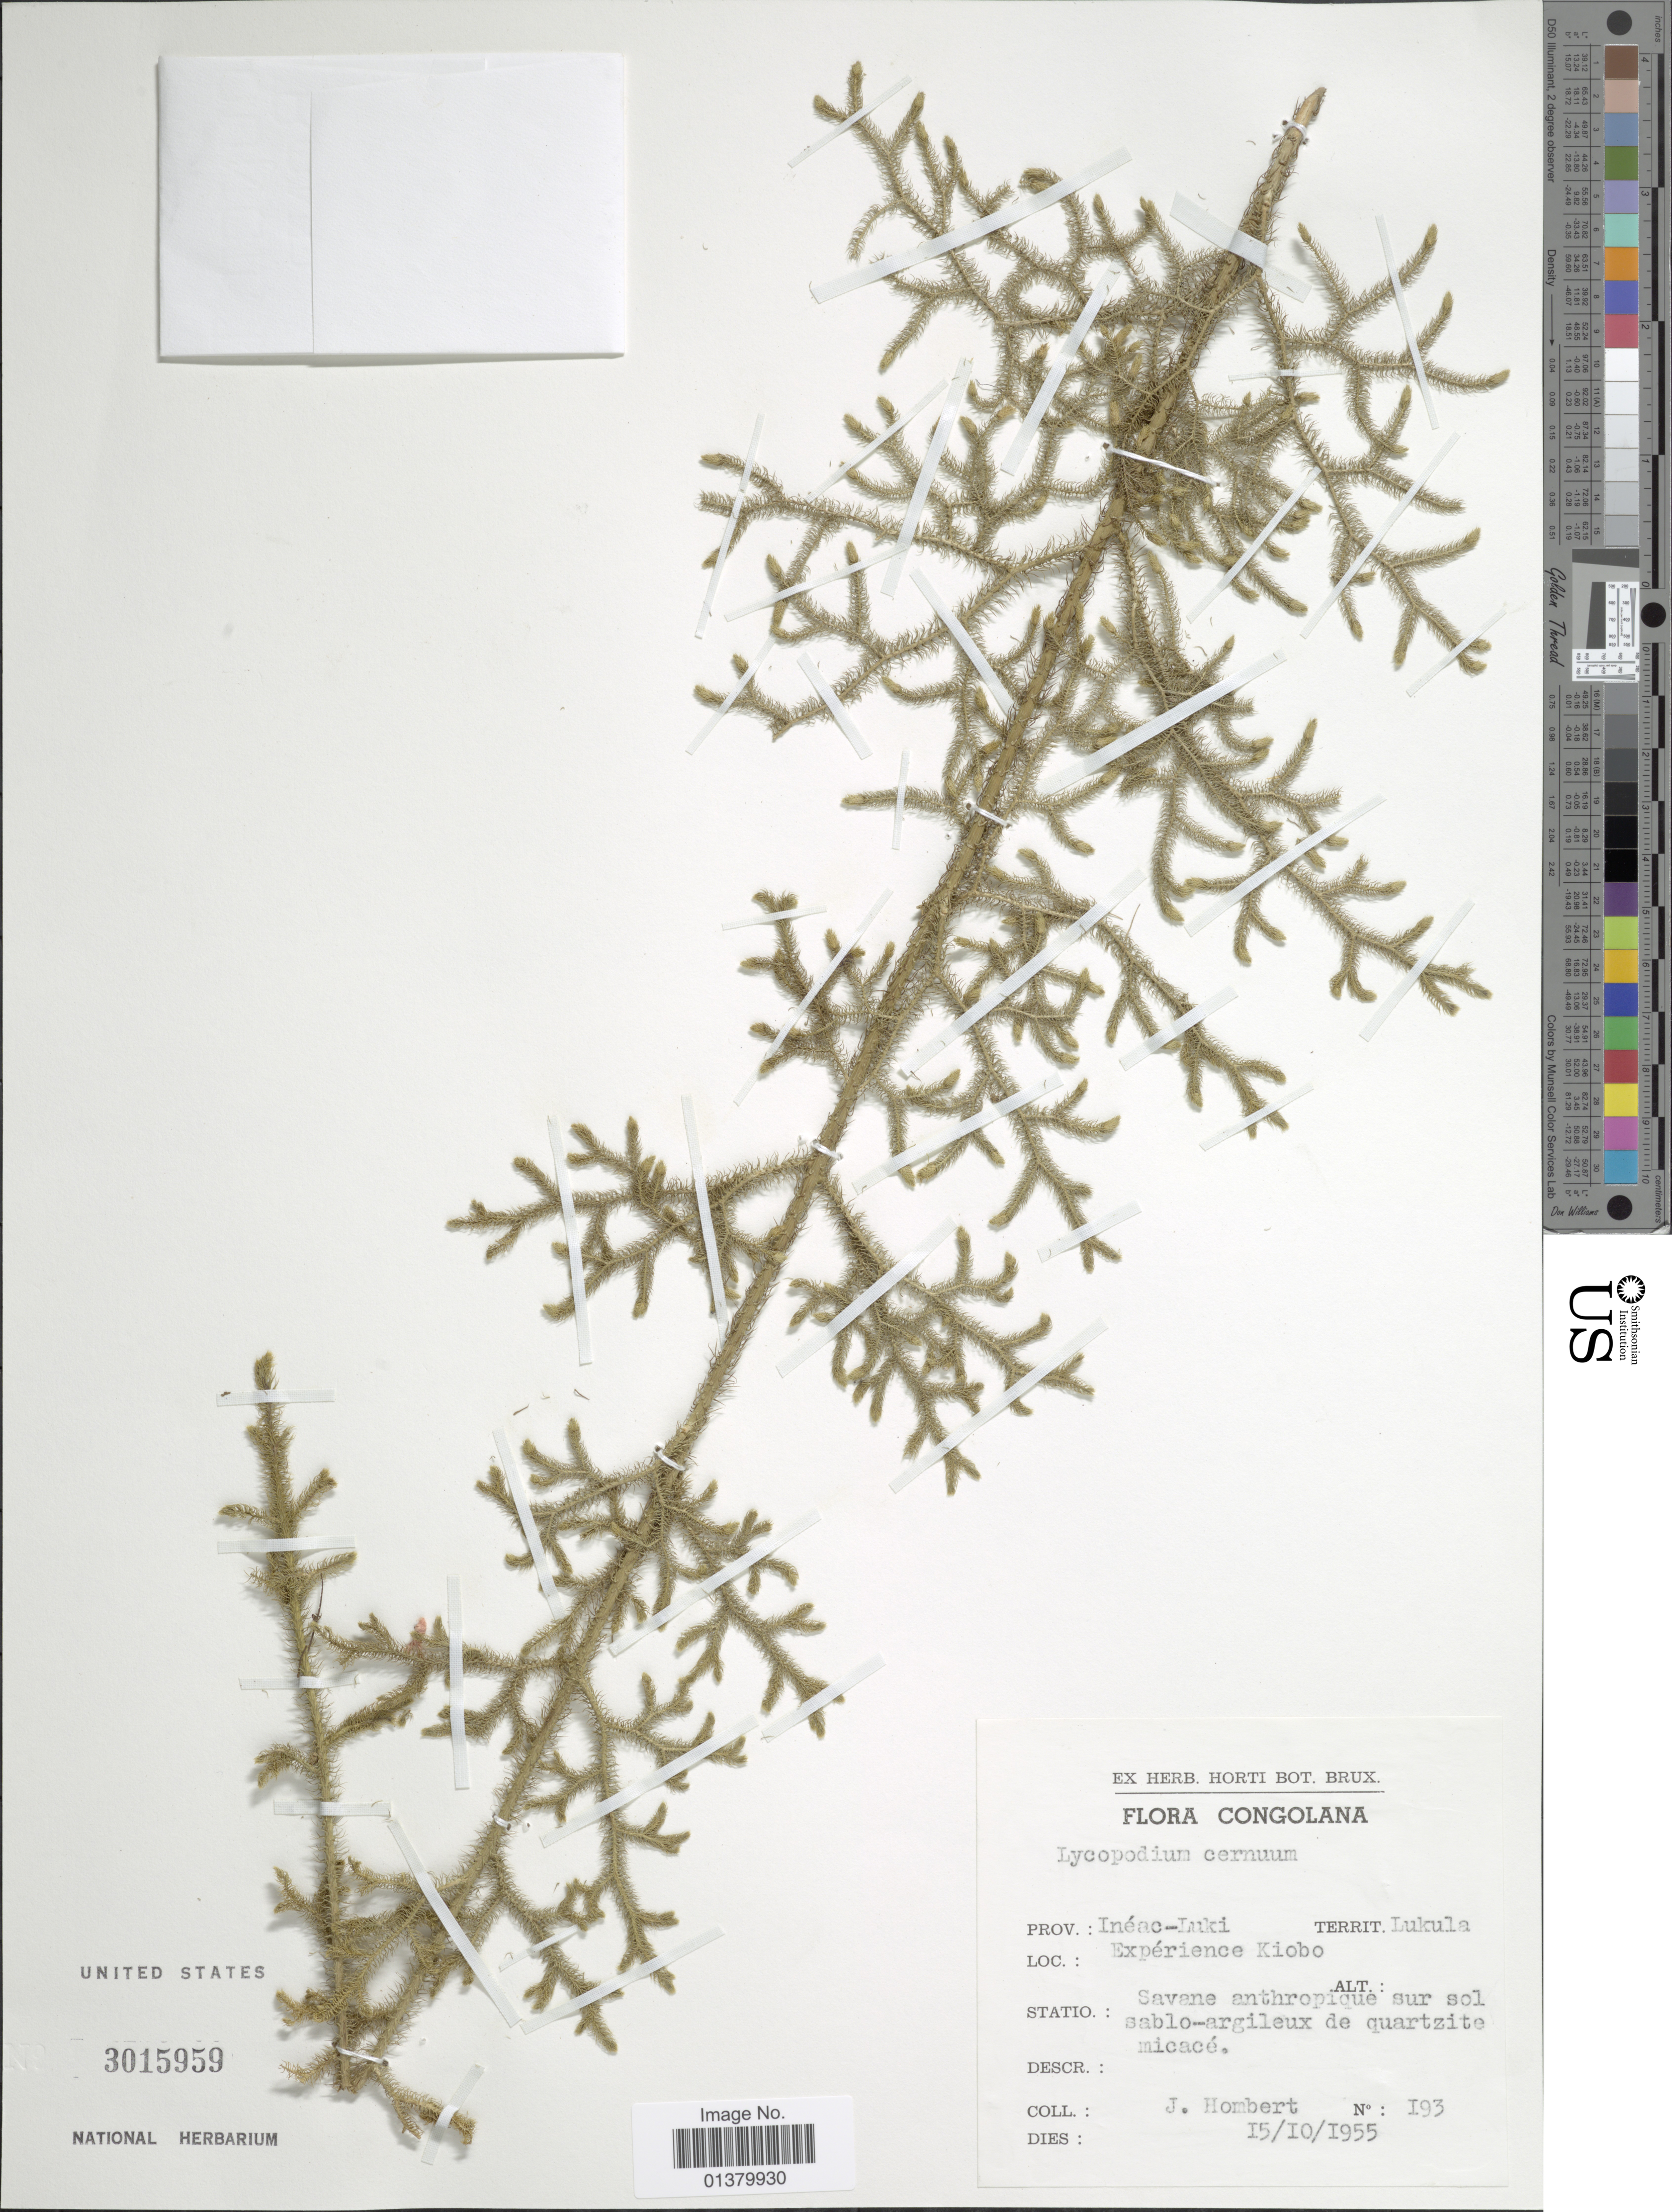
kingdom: Plantae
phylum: Tracheophyta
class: Lycopodiopsida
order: Lycopodiales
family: Lycopodiaceae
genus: Palhinhaea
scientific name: Palhinhaea cernua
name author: (L.) Vasc. & Franco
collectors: J. Hombert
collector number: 193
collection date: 1955-10-15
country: Congo, Democratic Republic of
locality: Prov: Inéac-Luki, Territ. Lukula, Expeéience Kiobo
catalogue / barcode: US 3015959